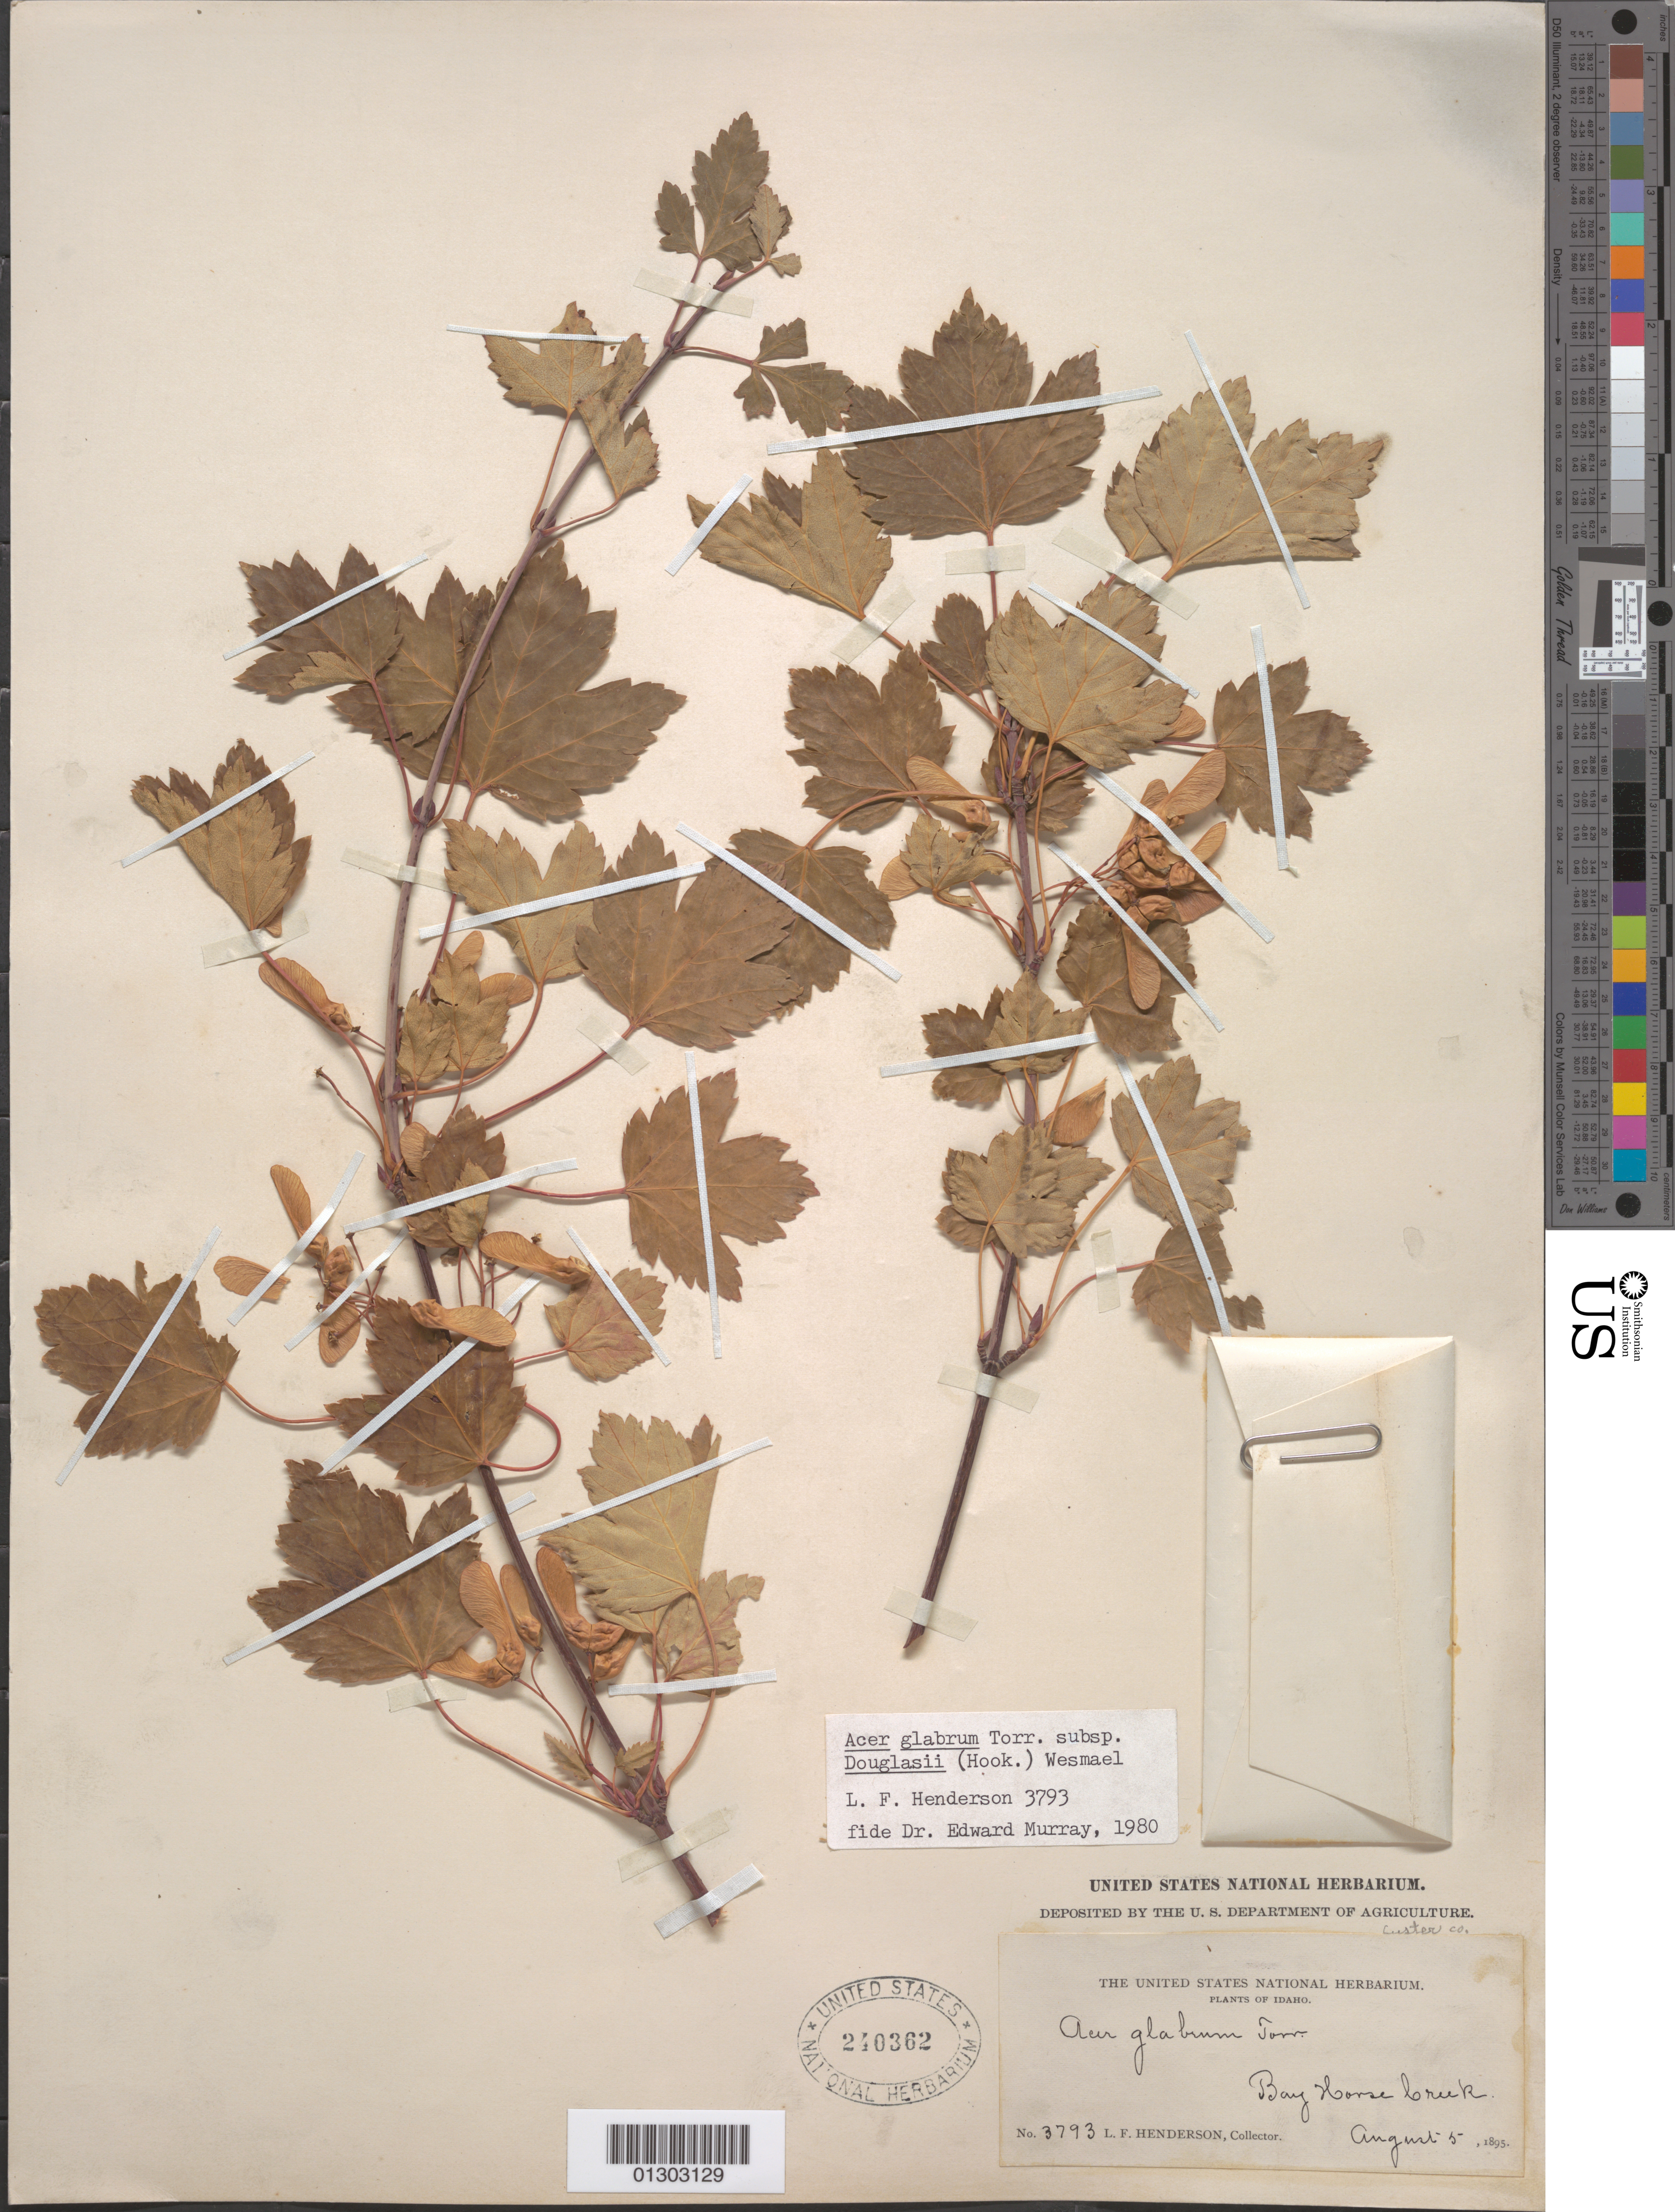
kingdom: Plantae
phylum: Tracheophyta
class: Magnoliopsida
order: Sapindales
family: Sapindaceae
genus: Acer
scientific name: Acer glabrum var. douglasii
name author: (Hook.) Dippel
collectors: L. Henderson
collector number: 3793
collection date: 1895-08-05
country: United States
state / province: Idaho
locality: Bay Horse Creek.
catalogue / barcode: US 240362